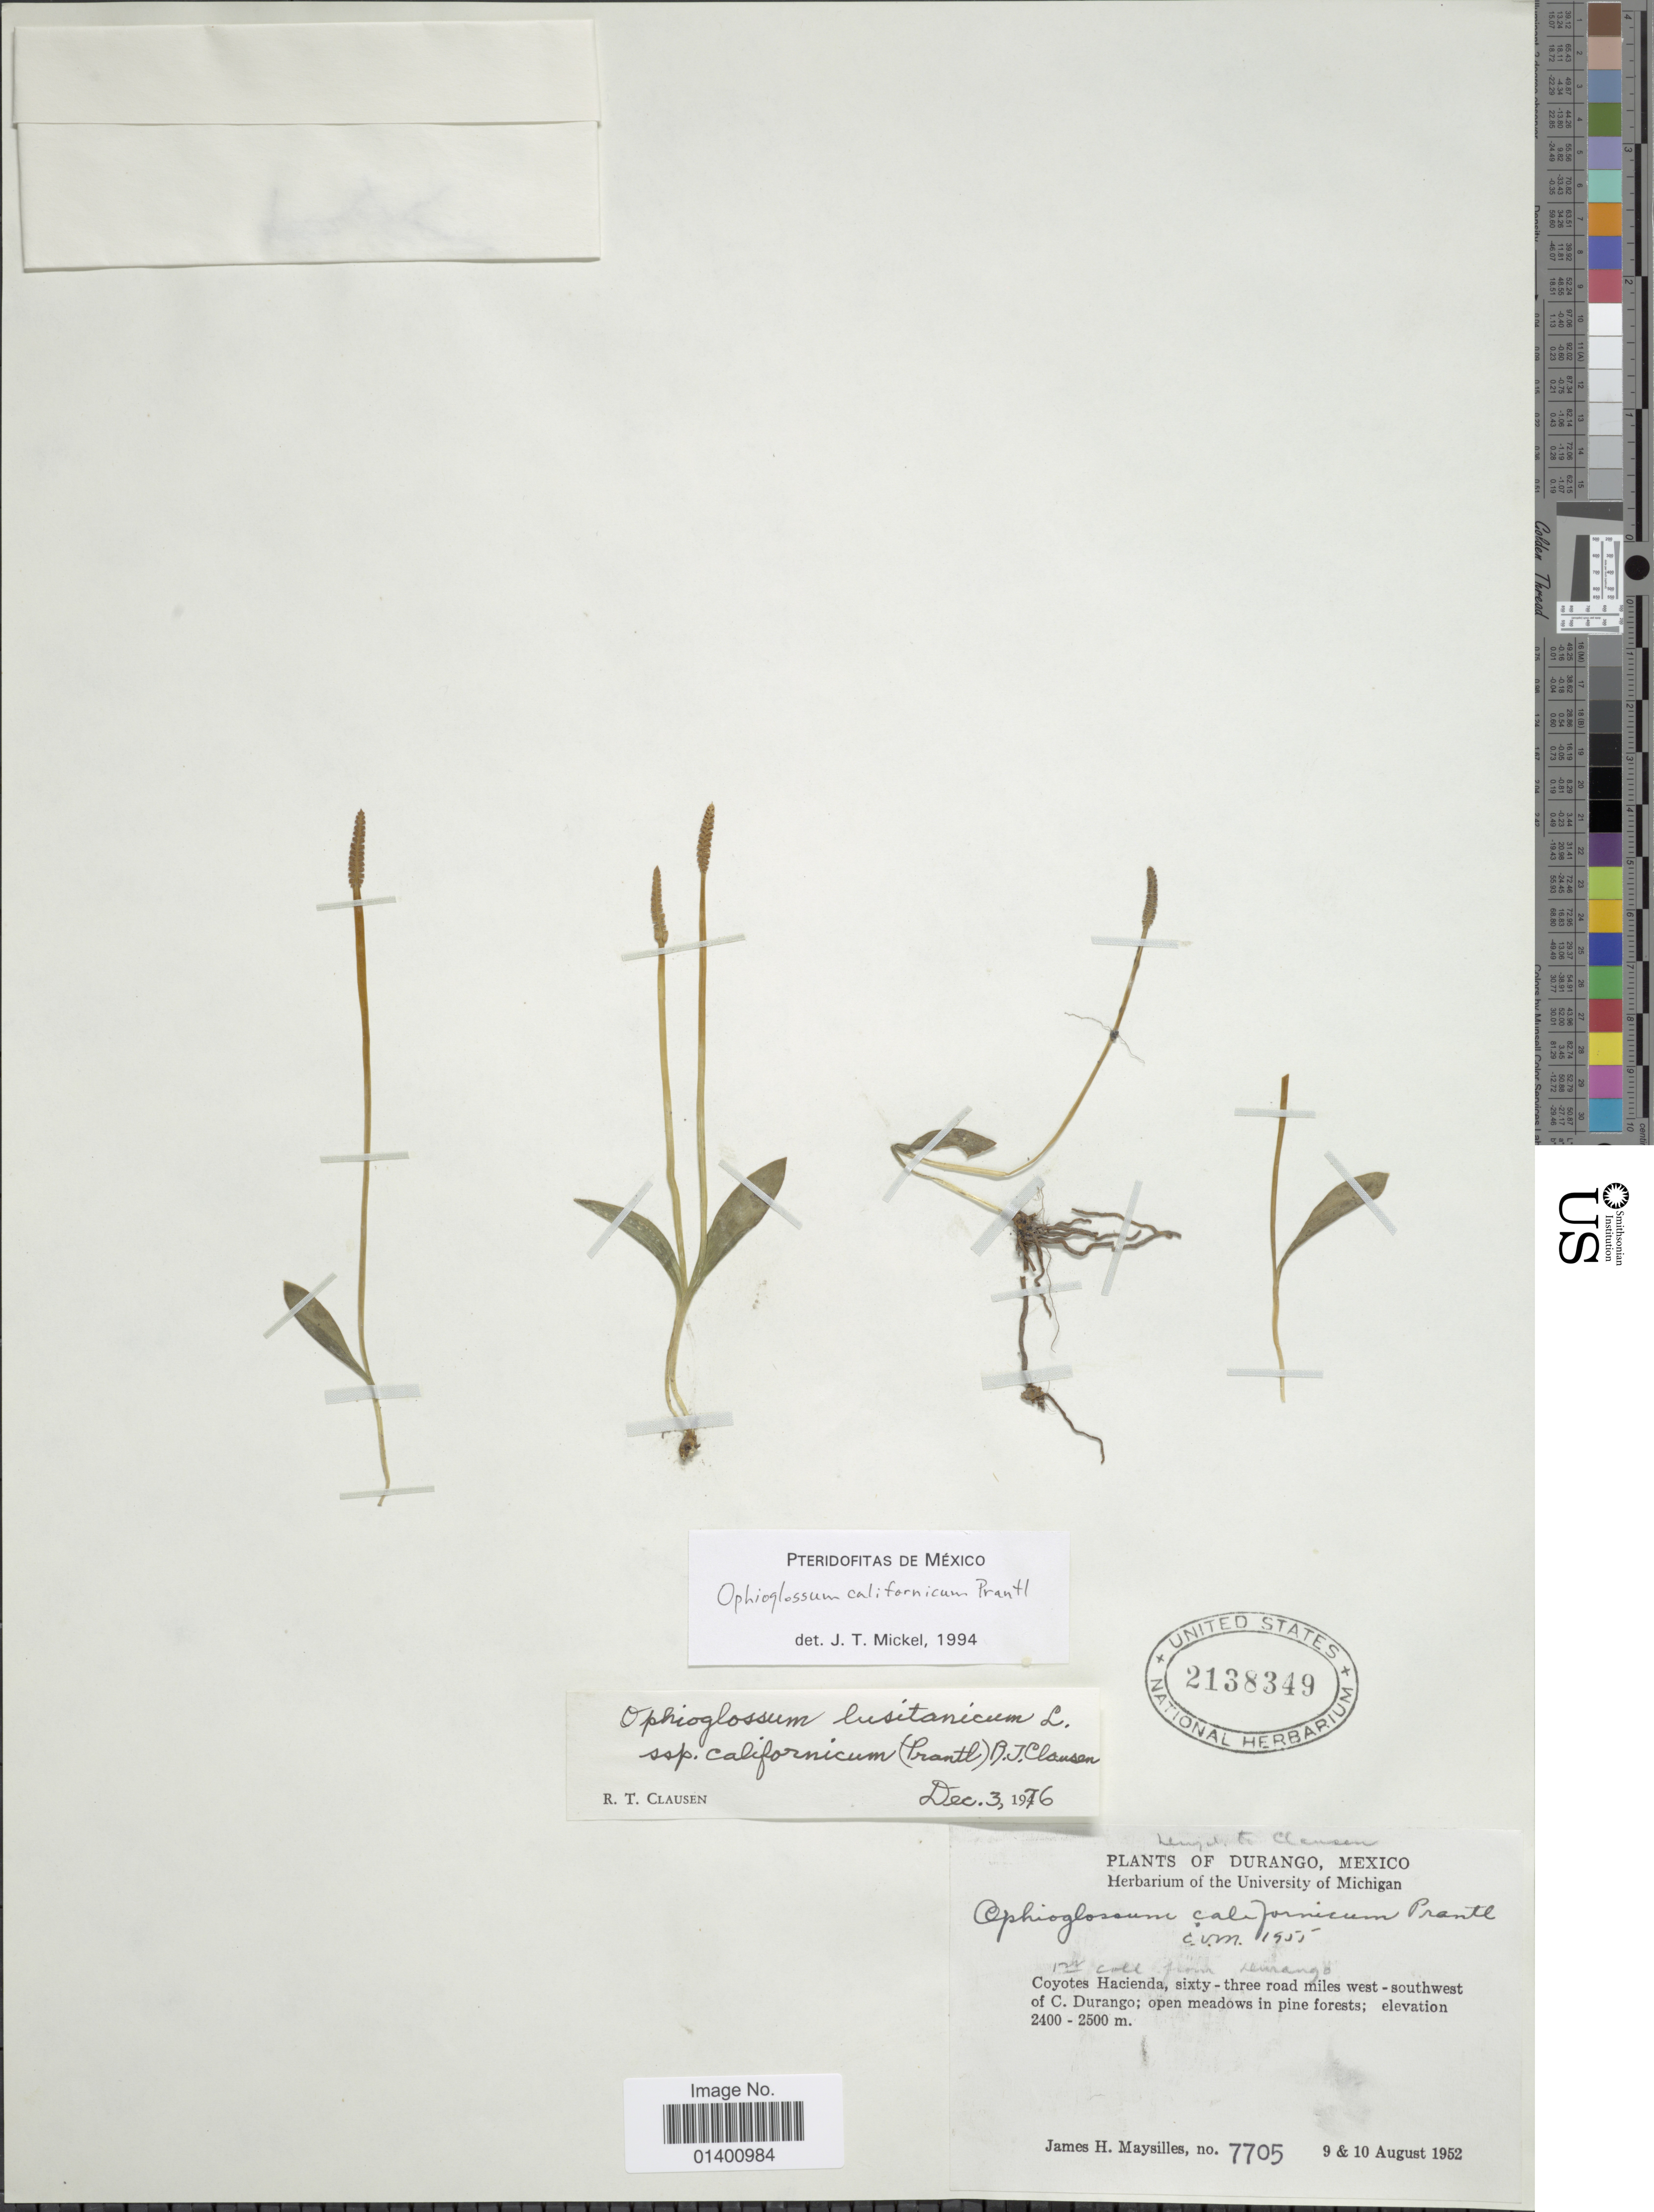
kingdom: Plantae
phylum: Tracheophyta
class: Polypodiopsida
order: Ophioglossales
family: Ophioglossaceae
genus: Ophioglossum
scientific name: Ophioglossum californicum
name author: Prantl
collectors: J. Maysilles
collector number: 7705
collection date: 1952-08-09/1952-08-10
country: Mexico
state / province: Durango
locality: Coyotes Hacienda, sixty-three road miles west-southwest of C. Durango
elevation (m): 2400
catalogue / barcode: US 2138349